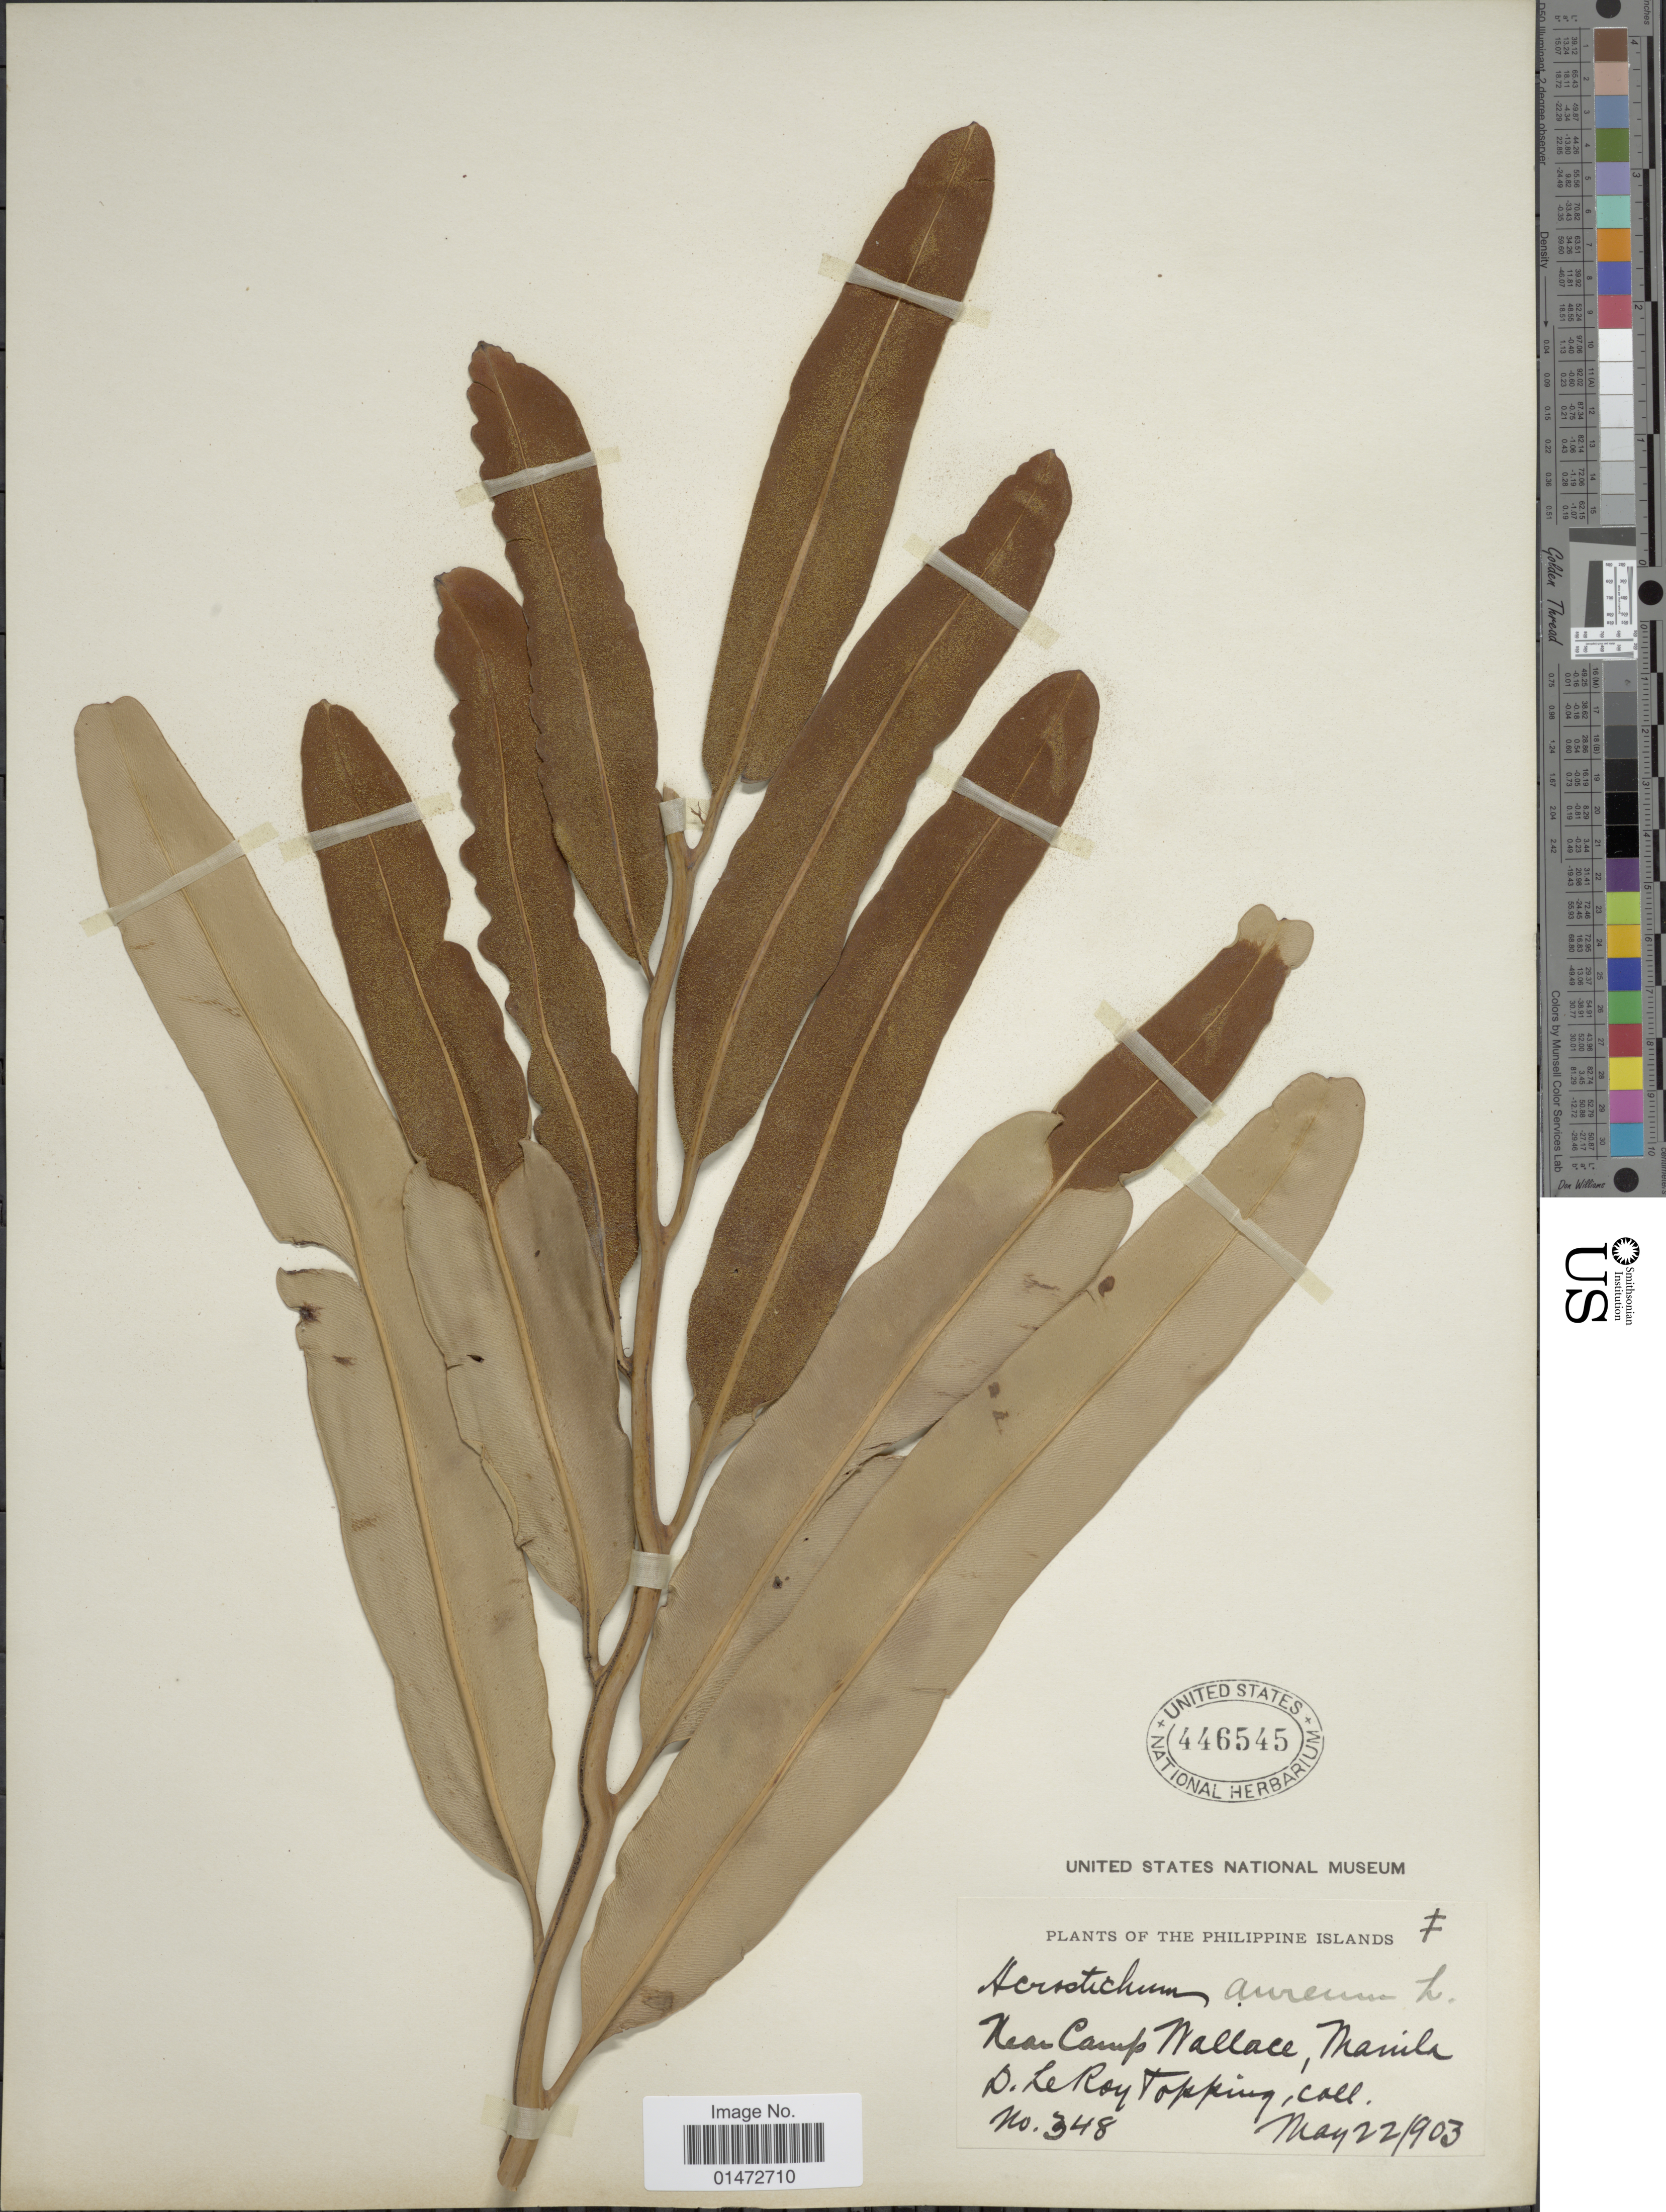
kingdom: Plantae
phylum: Tracheophyta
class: Polypodiopsida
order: Polypodiales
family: Pteridaceae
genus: Acrostichum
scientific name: Acrostichum aureum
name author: L.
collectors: D. L. Topping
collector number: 348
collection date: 1903-05-22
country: Philippines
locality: Near Camp Wallace, Manila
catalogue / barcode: US 446545